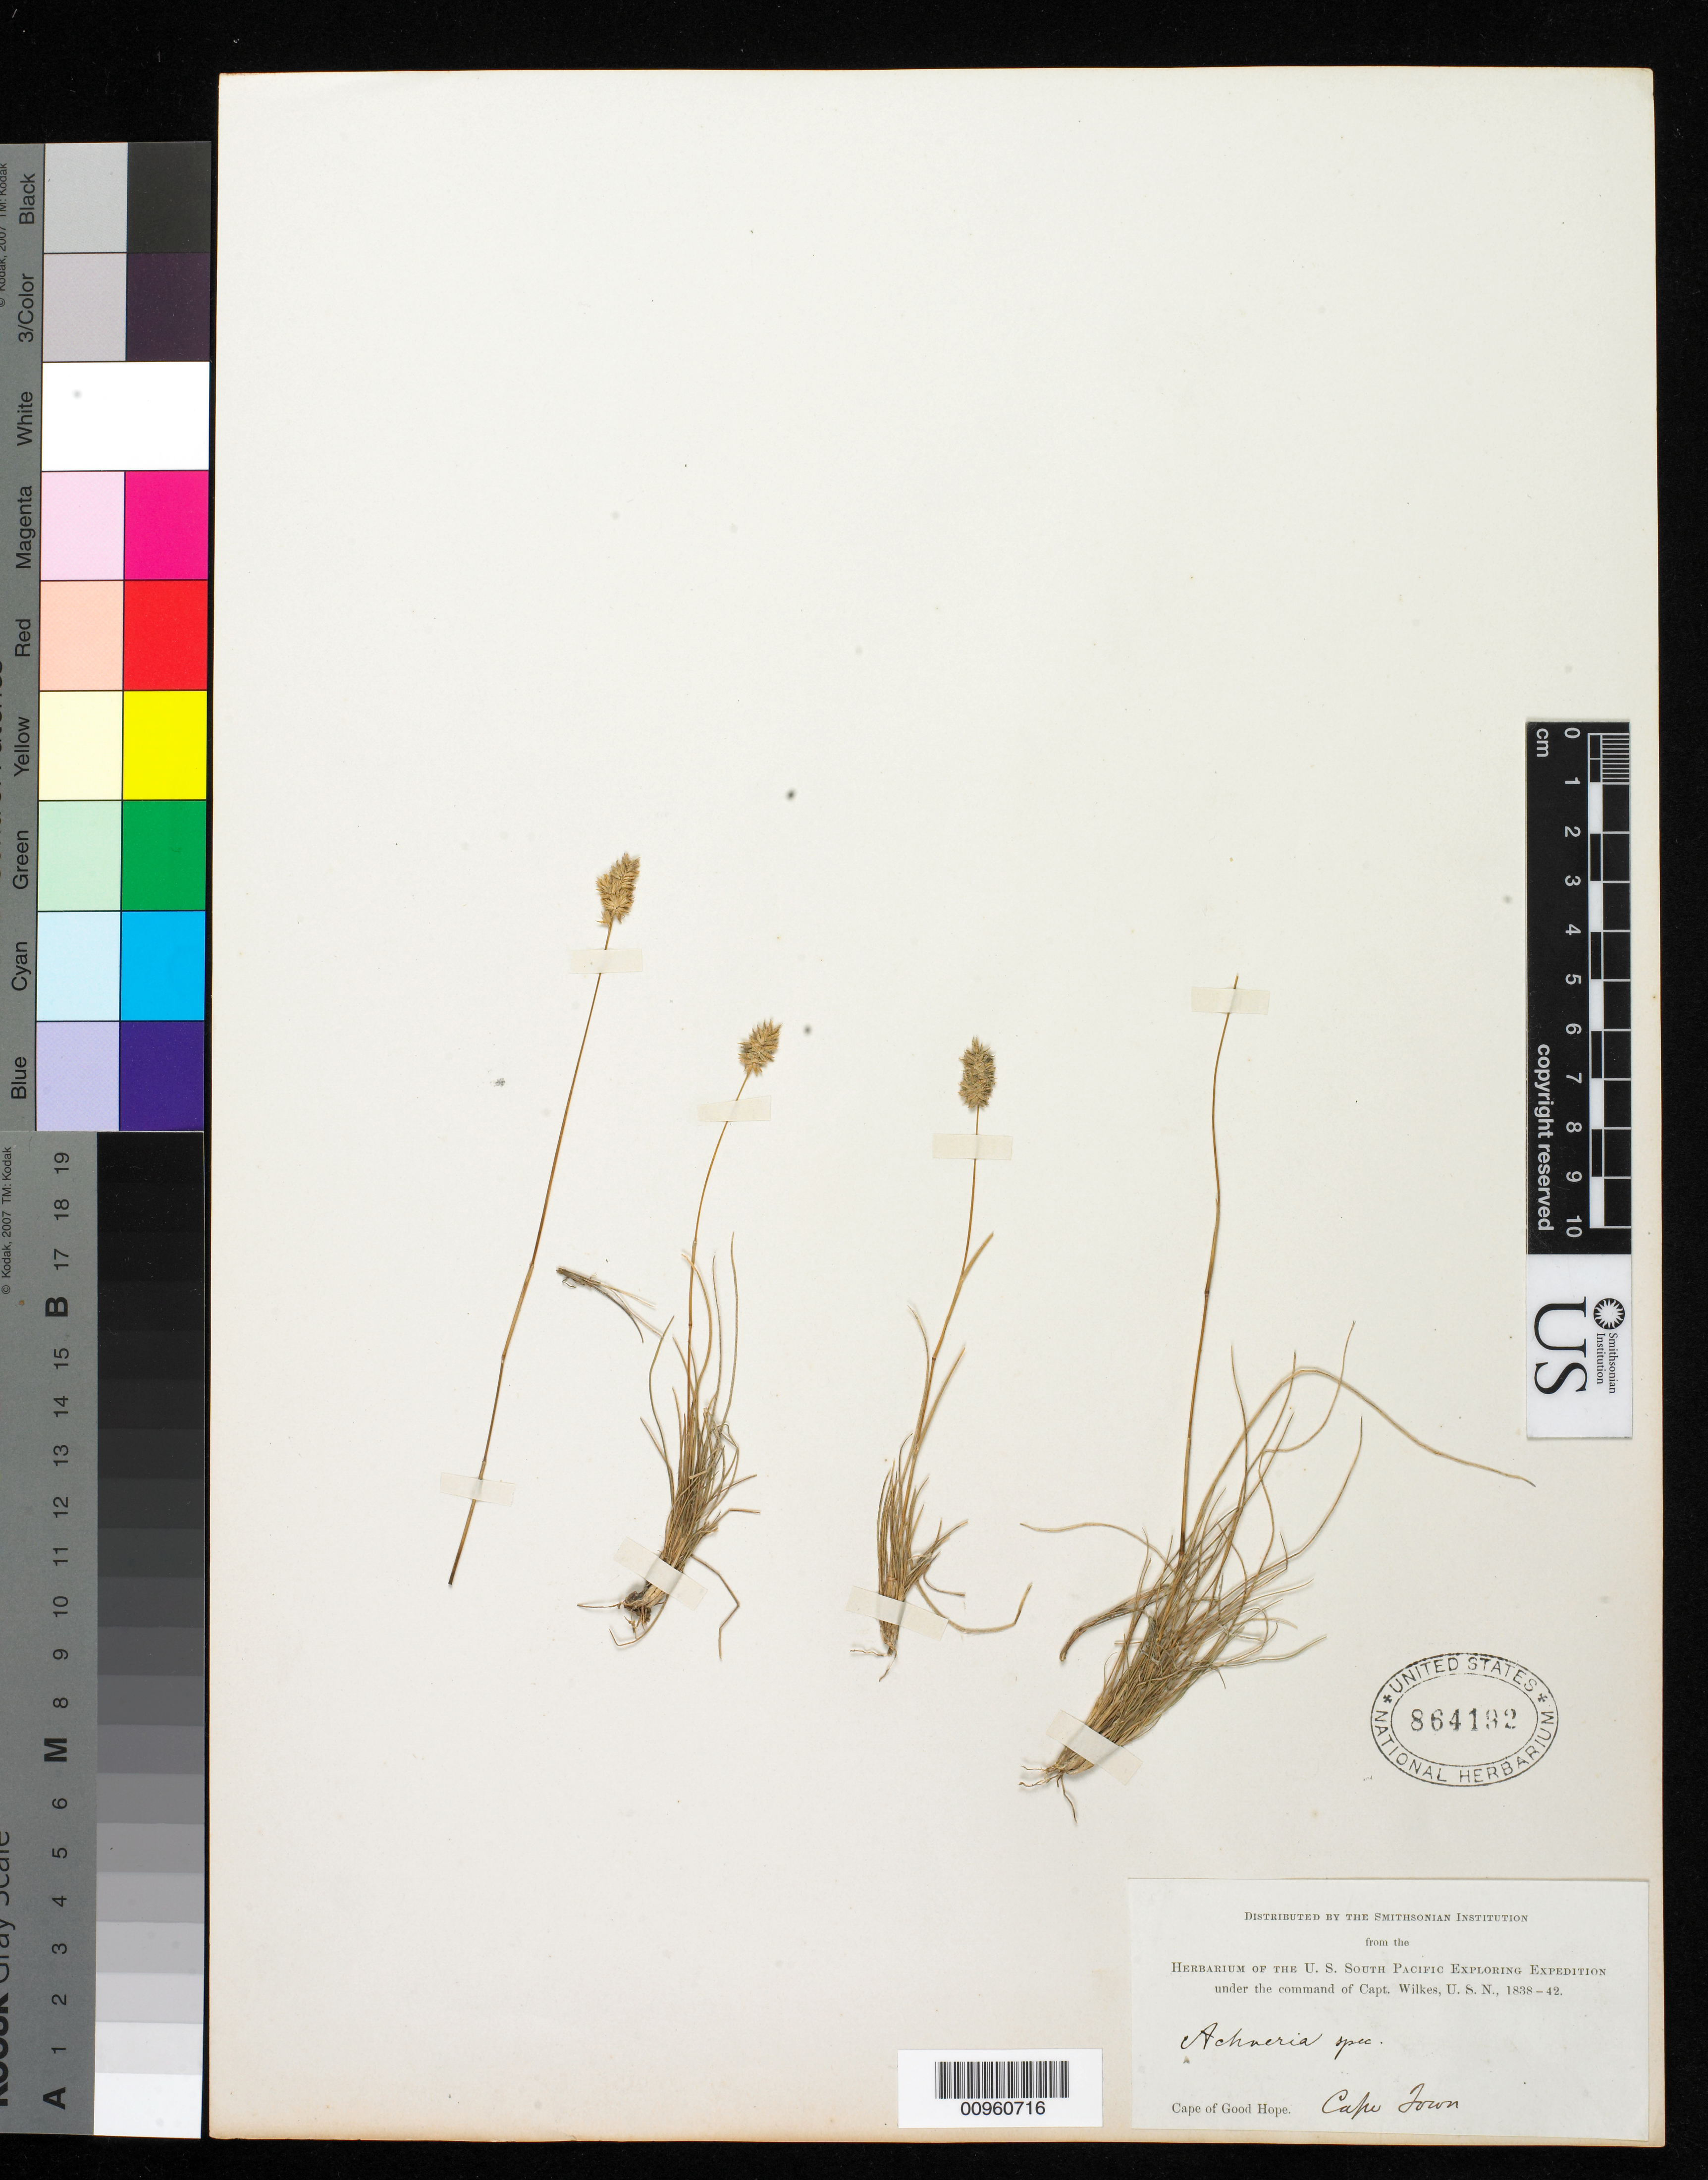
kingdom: Plantae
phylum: Tracheophyta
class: Liliopsida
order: Poales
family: Poaceae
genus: Lasiochloa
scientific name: Lasiochloa hirta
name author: Kunth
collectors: Wilkes Explor. Exped.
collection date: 1838/1842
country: South Africa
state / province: Western Cape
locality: Cape of Good Hope. Cape Town.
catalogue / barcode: US 864192